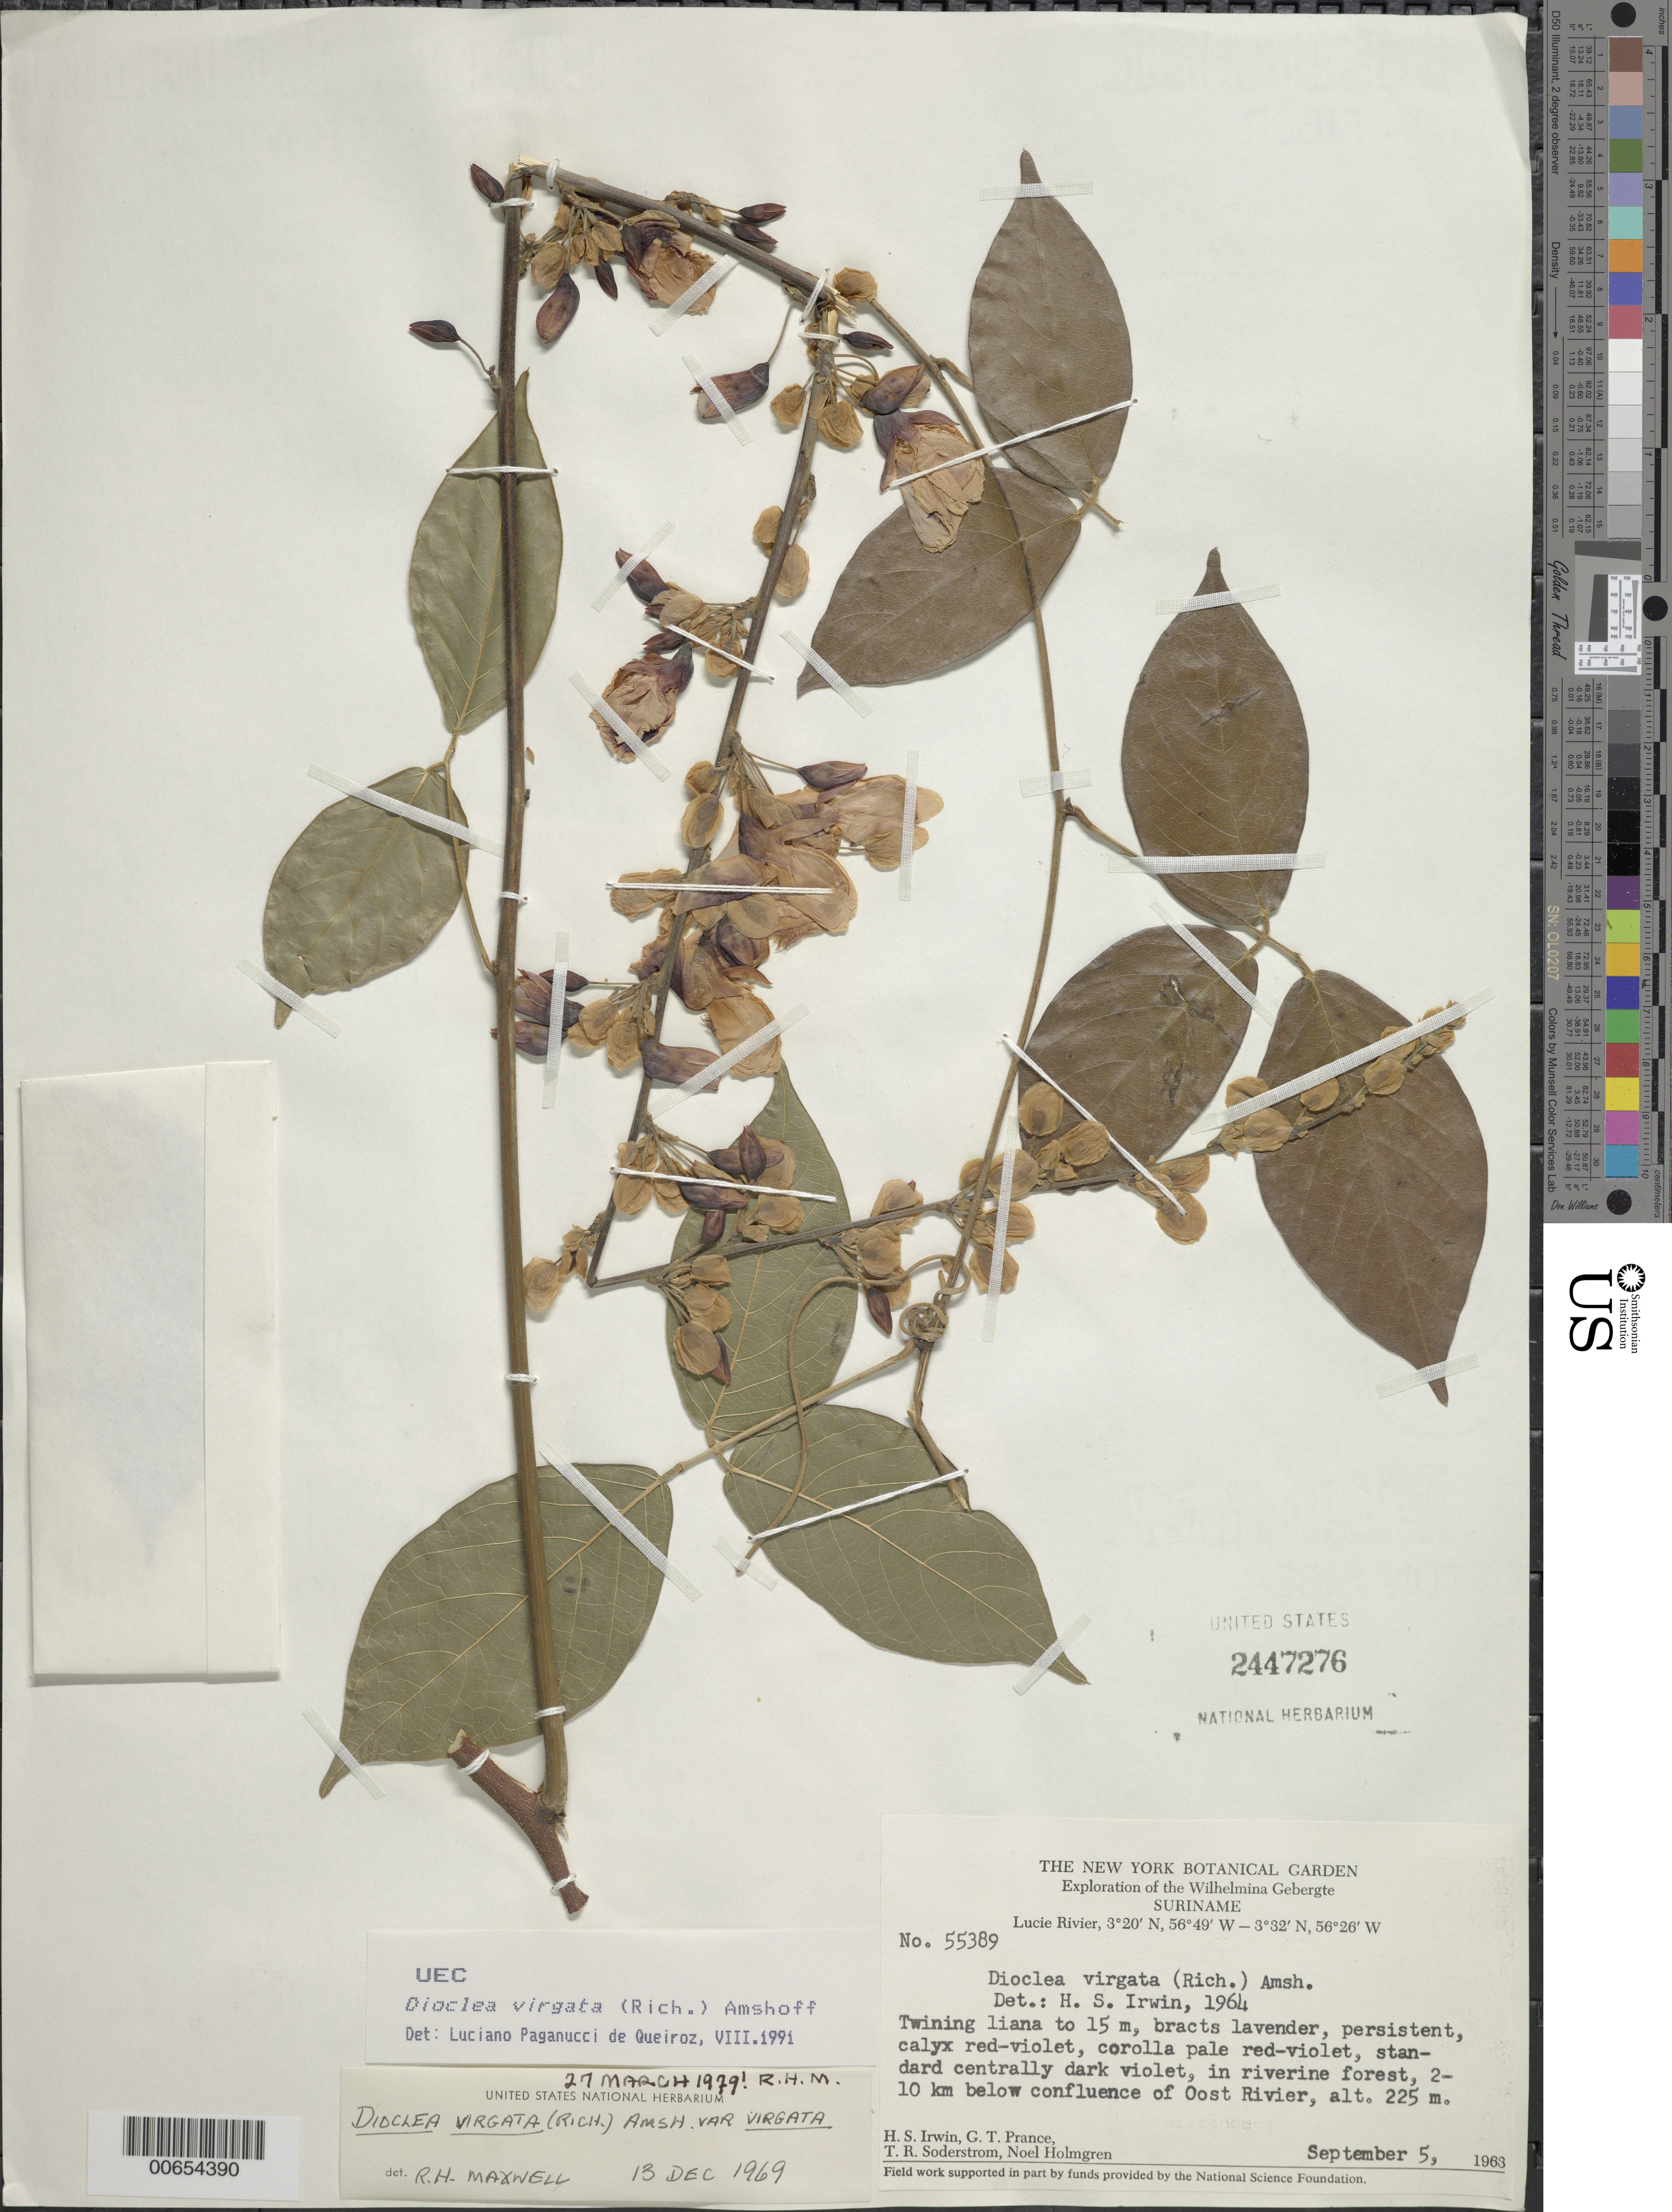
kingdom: Plantae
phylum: Tracheophyta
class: Magnoliopsida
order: Fabales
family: Fabaceae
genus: Dioclea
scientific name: Dioclea virgata var. virgata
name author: (Rich.) Amshoff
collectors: H. Irwin, G. T. Prance, T. R. Soderstrom & N. H. Holmgren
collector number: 55389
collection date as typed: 5-Sep-63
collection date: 1963-09-05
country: Suriname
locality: Lucie R., 2-10 km below confl. with Oost R., Wilhelmina Gebergte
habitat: Riverine forest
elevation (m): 225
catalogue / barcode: US 2447276